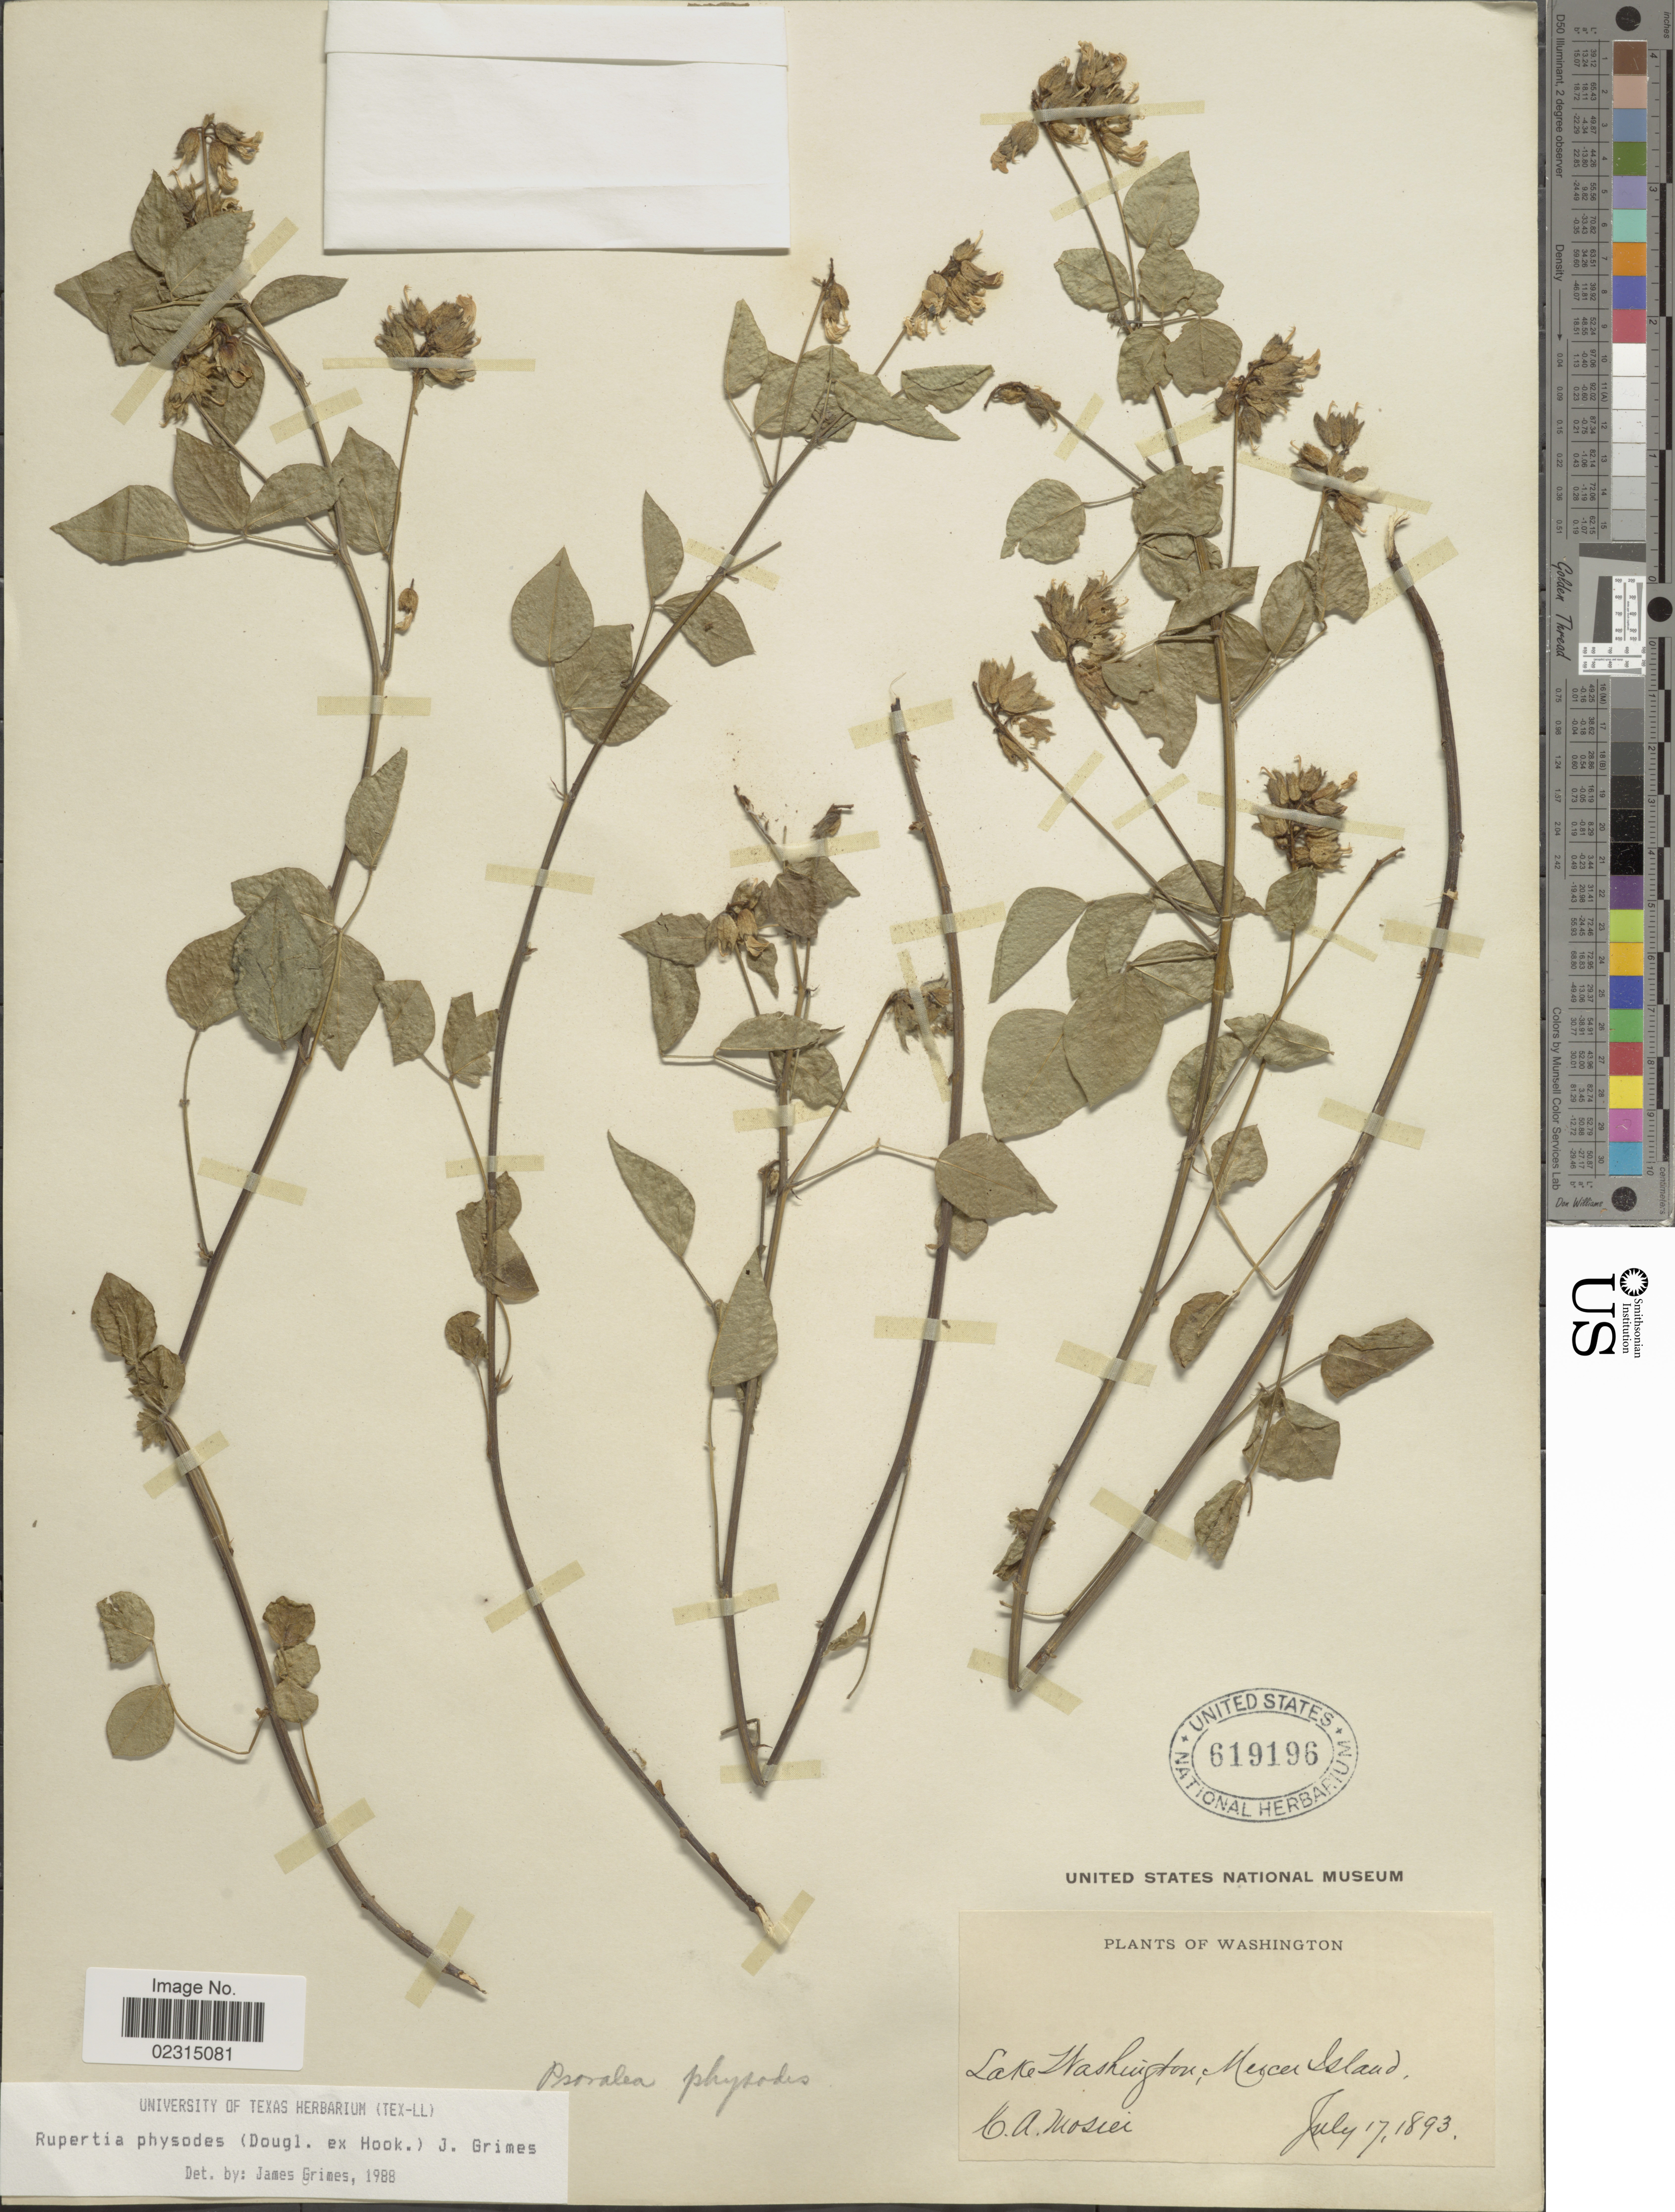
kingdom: Plantae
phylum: Tracheophyta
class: Magnoliopsida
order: Fabales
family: Fabaceae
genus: Rupertia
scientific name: Rupertia physodes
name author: (Douglas) J.W. Grimes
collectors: C. A. Mosier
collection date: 1893-07-17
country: United States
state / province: Washington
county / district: King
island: Mercer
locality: Lake Washington, Mercer Island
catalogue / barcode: US 619196